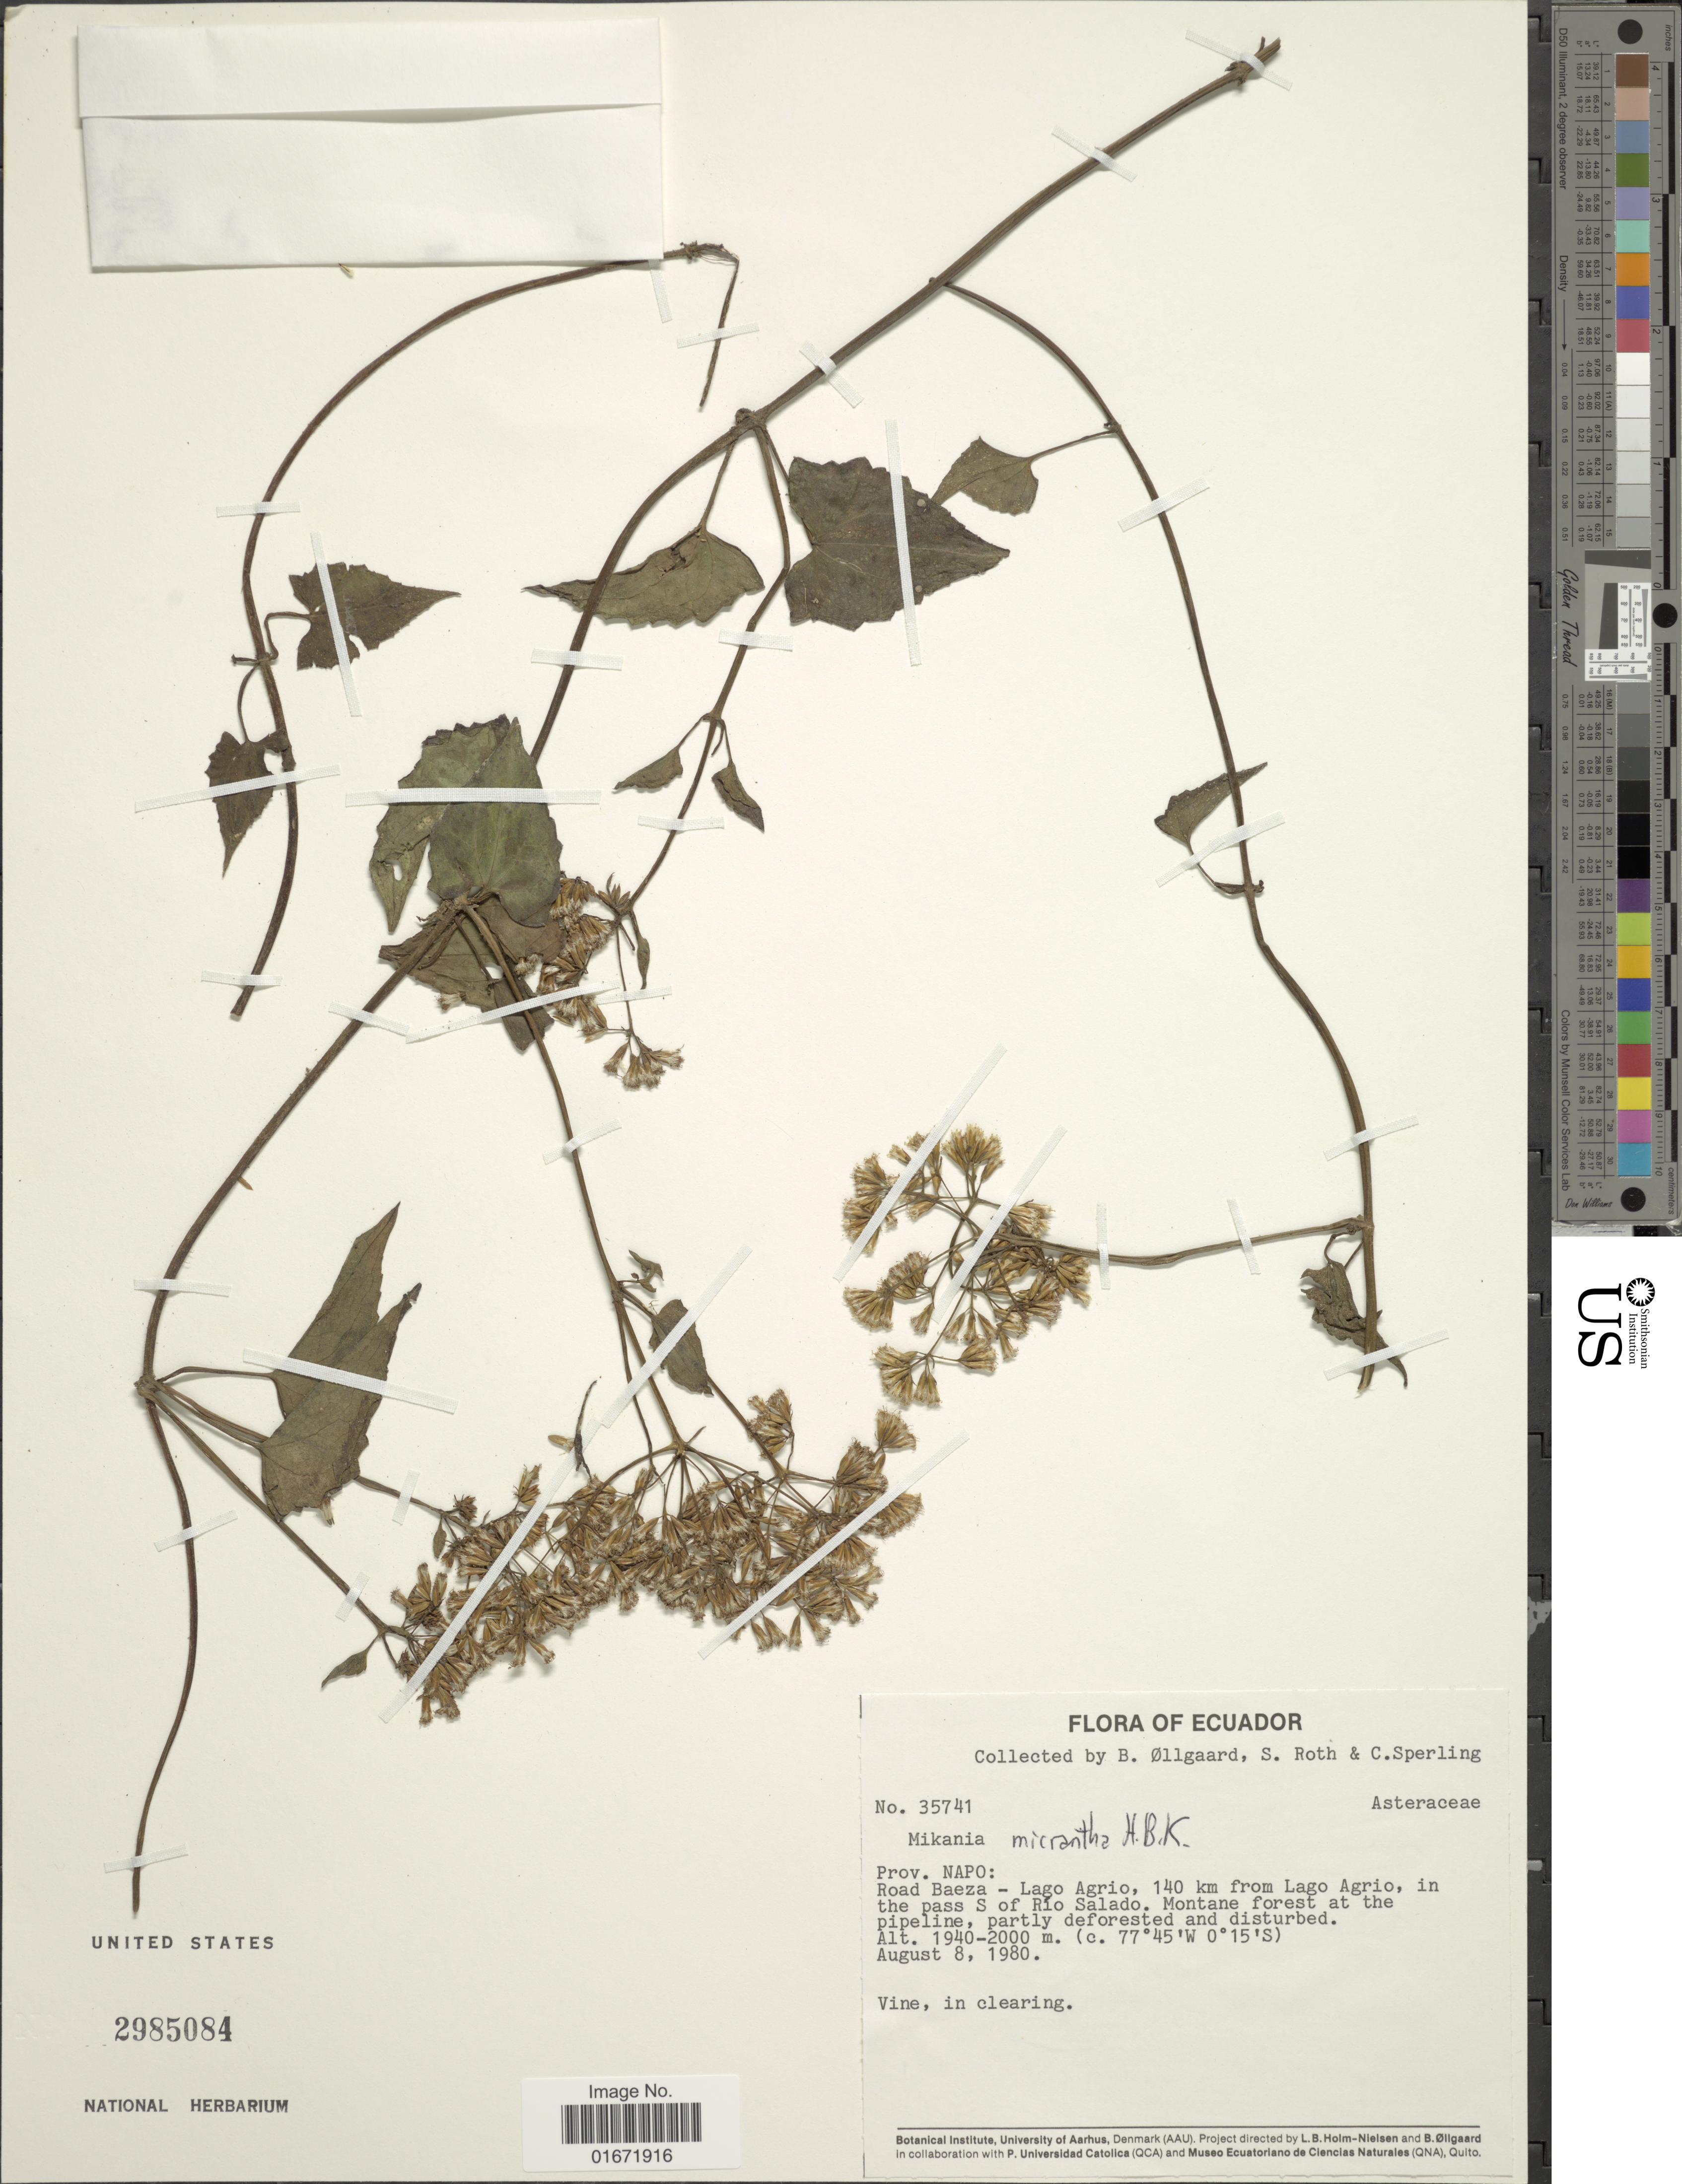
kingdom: Plantae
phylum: Tracheophyta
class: Magnoliopsida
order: Asterales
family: Asteraceae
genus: Mikania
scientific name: Mikania micrantha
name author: Kunth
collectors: B. Øllgaard, S. Roth & C. Sperling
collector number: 35741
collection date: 1980-08-08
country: Ecuador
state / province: Napo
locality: Prov. Napo: Road Baeza - Lago Agrio, 140 km from Lago Agrio, in the pass S of Río Salado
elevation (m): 1940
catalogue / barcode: US 2985084